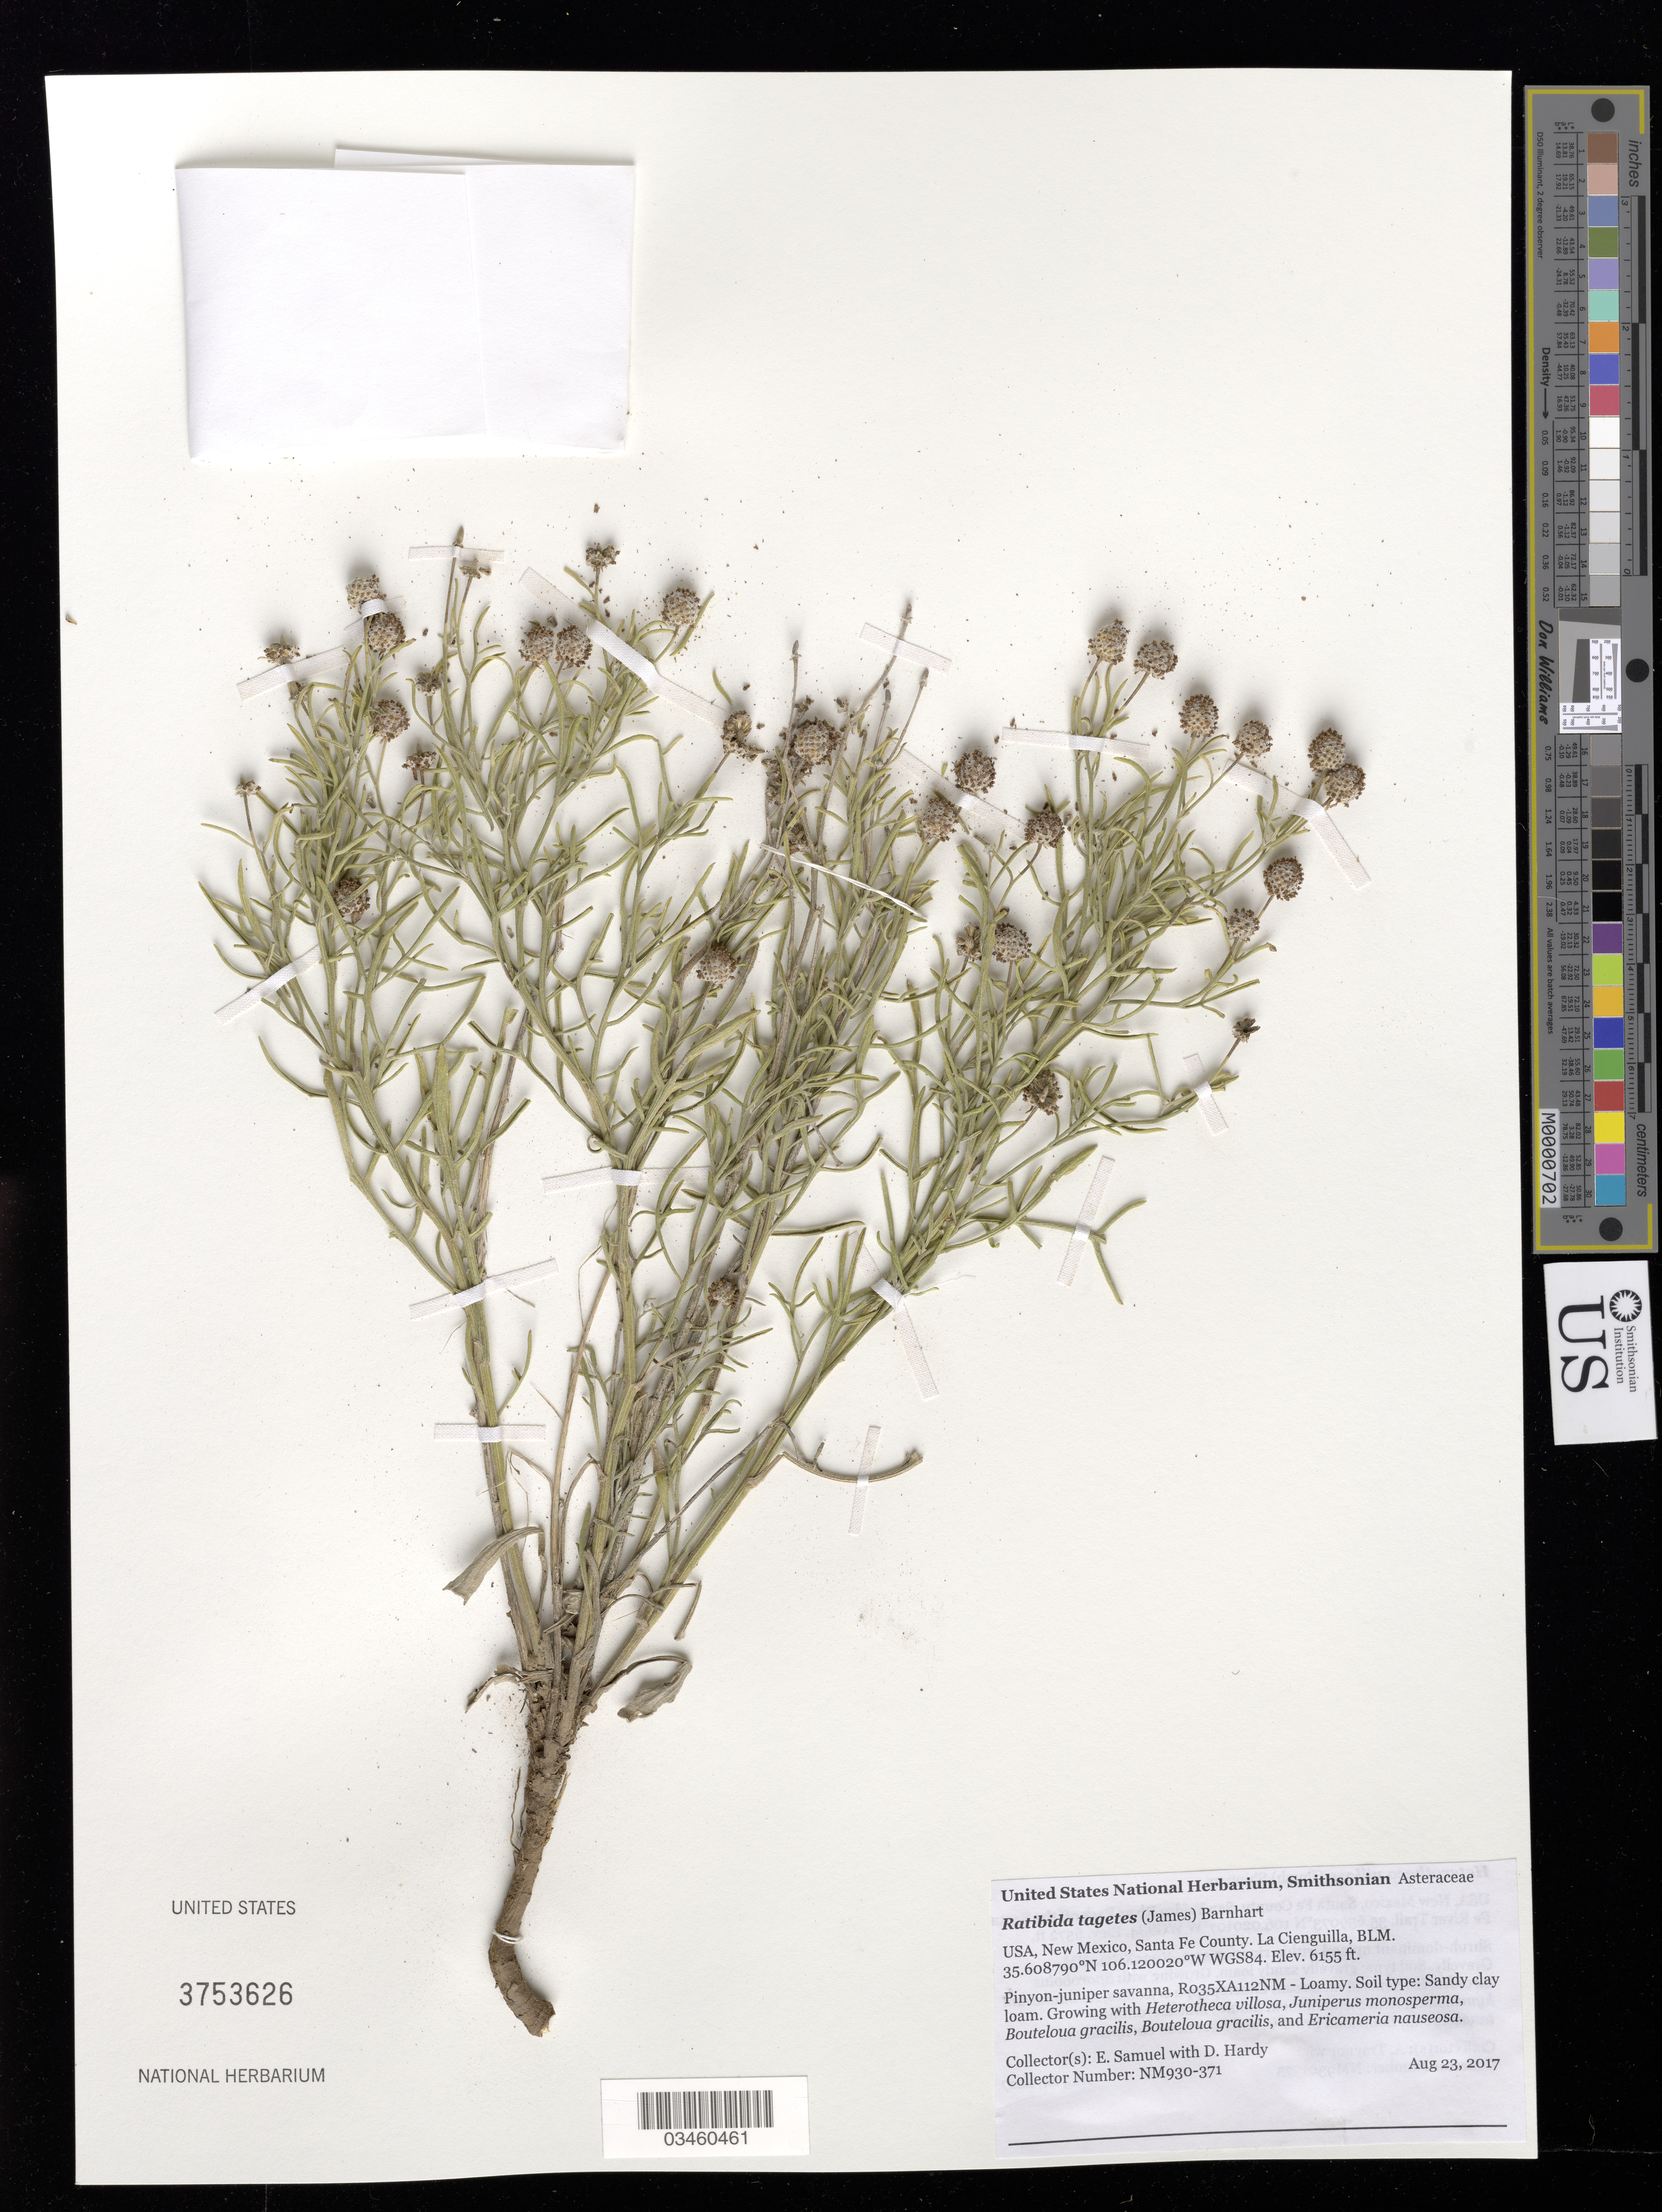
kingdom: Plantae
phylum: Tracheophyta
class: Magnoliopsida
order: Asterales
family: Asteraceae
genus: Ratibida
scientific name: Ratibida tagetes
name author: (James) Barnhart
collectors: E. Samuel & D. Hardy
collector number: NM930-371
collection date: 2017-08-23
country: United States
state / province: New Mexico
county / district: Santa Fe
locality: La Cienguilla, BLM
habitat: R035XA112NM - Loamy. Sandy clay loam. Pinyon-juniper savanna.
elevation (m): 1876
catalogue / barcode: US 3753626